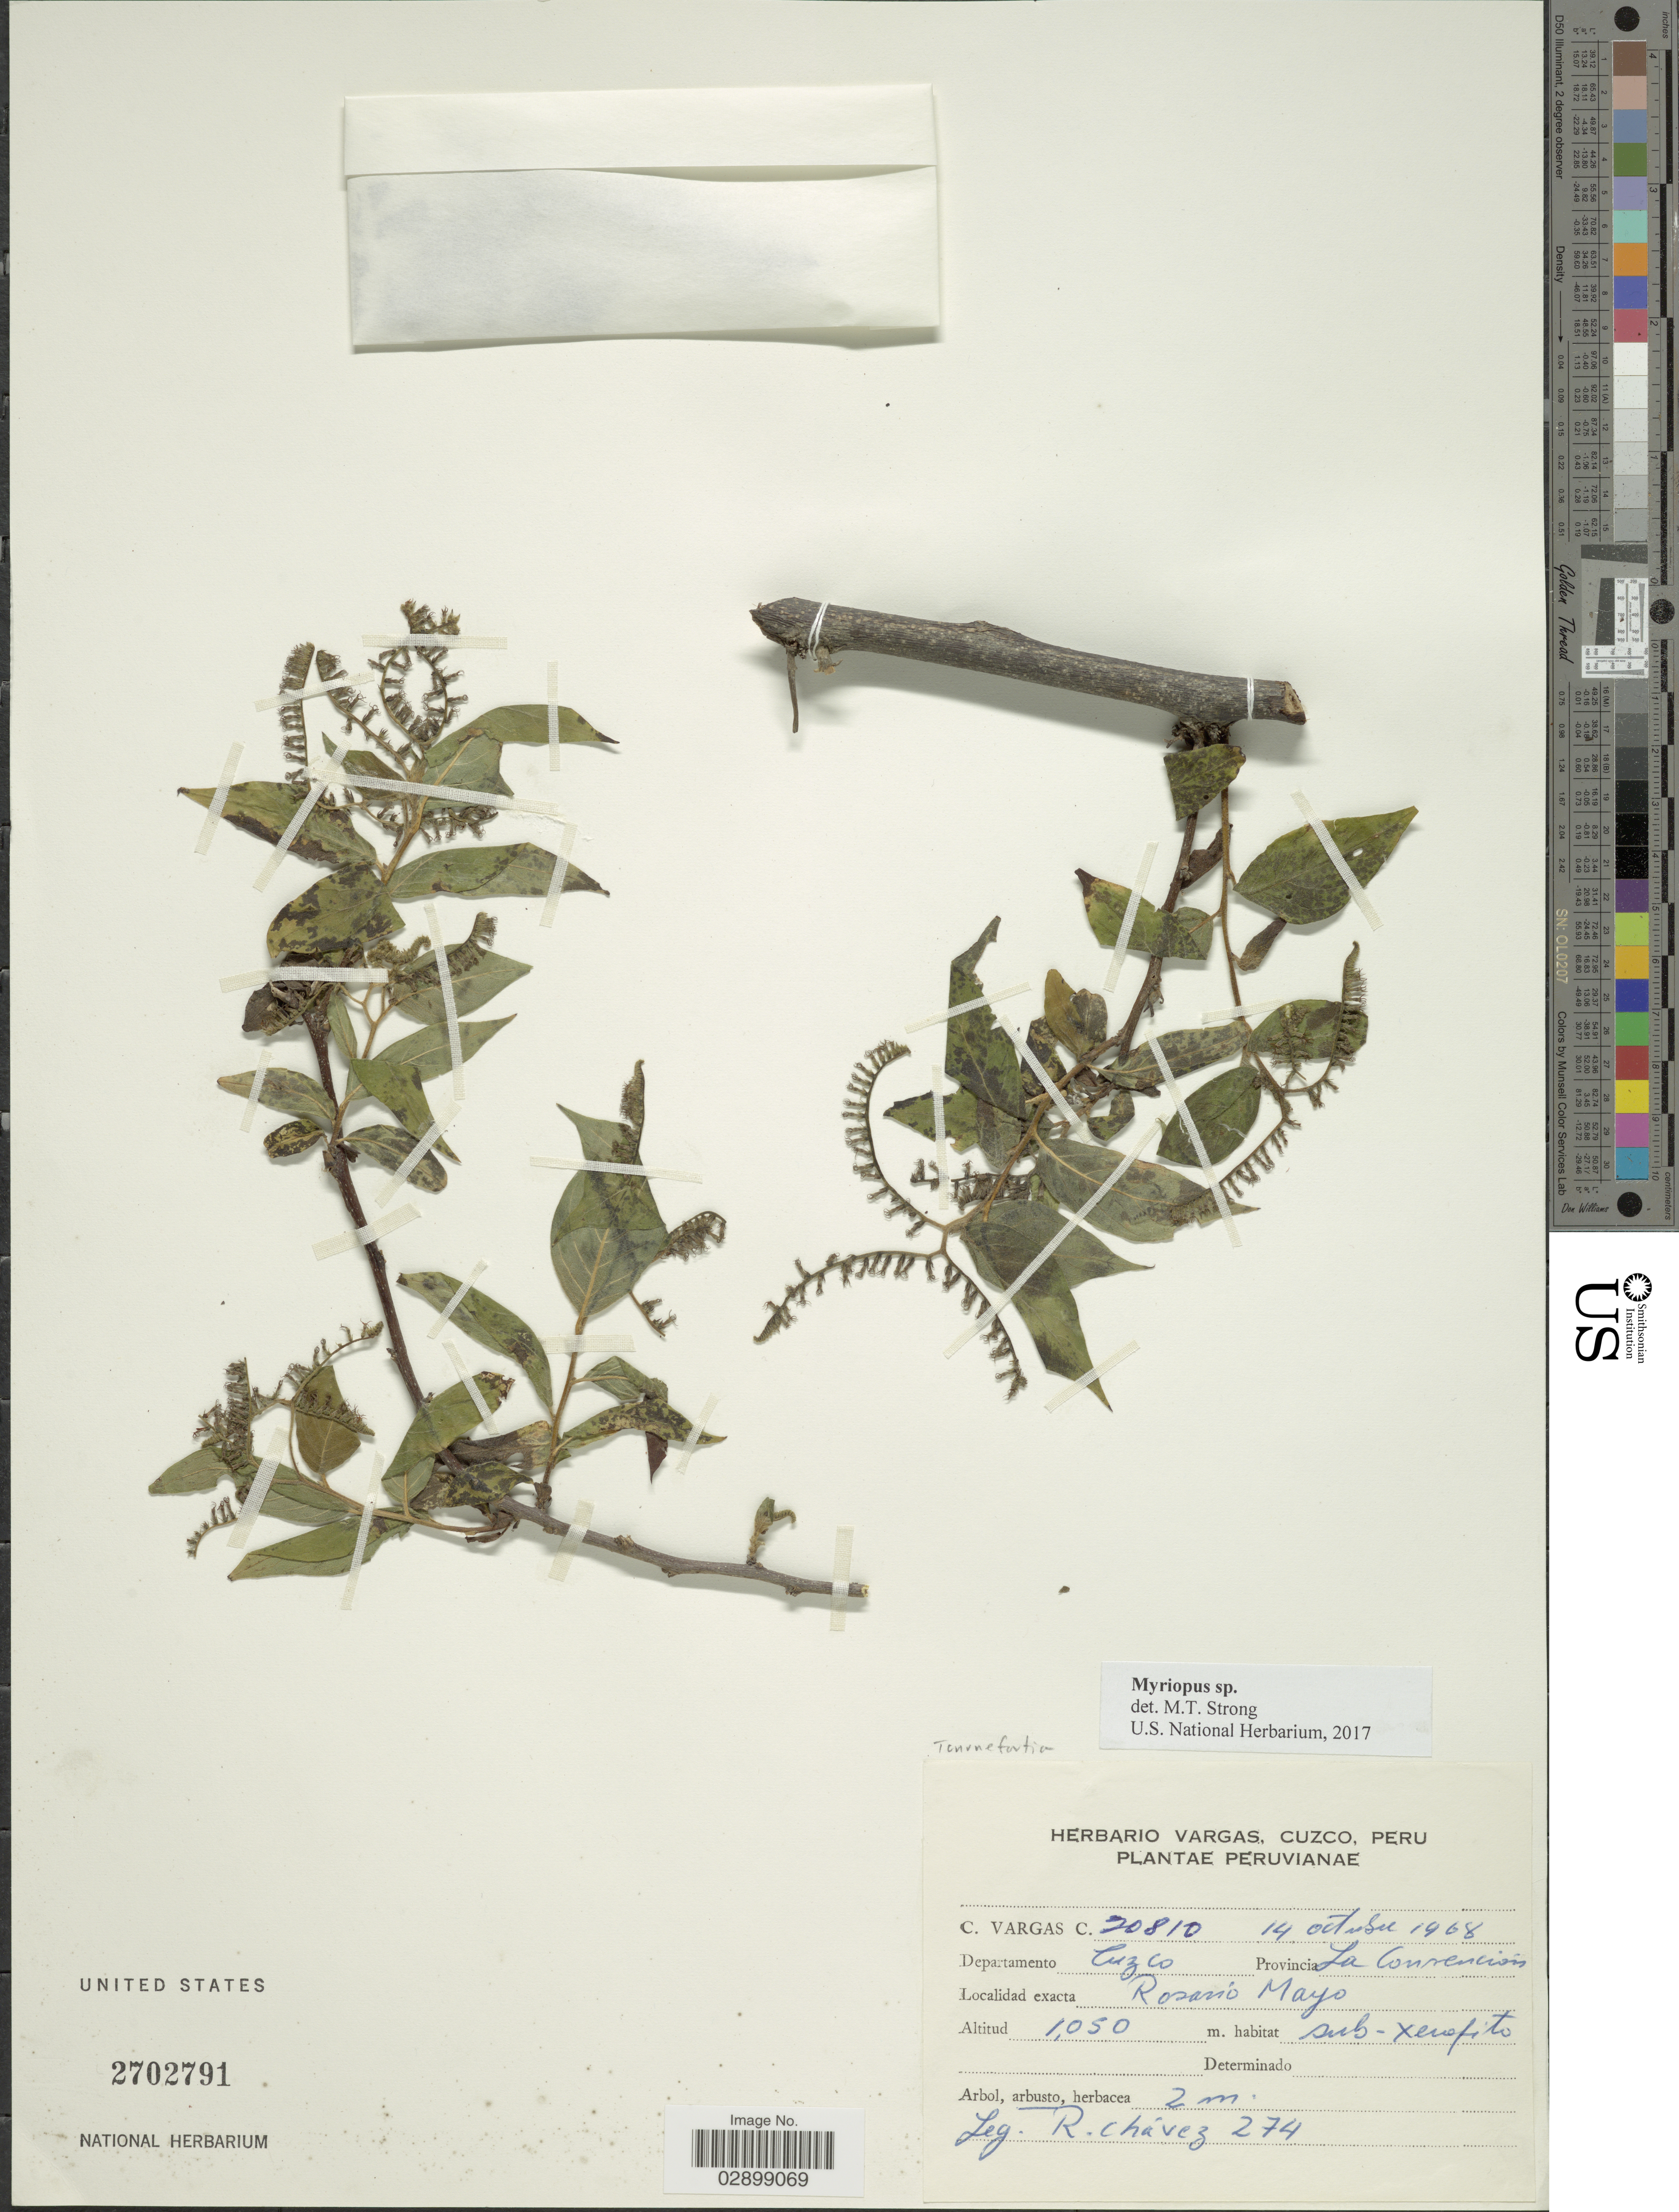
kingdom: Plantae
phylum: Tracheophyta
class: Magnoliopsida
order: Boraginales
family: Heliotropiaceae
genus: Myriopus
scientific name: Myriopus sp.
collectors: C. Vargas Calderón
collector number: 20810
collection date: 1968-10-14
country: Peru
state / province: Cusco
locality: Departamento Cuzco. Provincia La Convención. Rosario Mayo.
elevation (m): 1050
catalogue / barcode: US 2702791